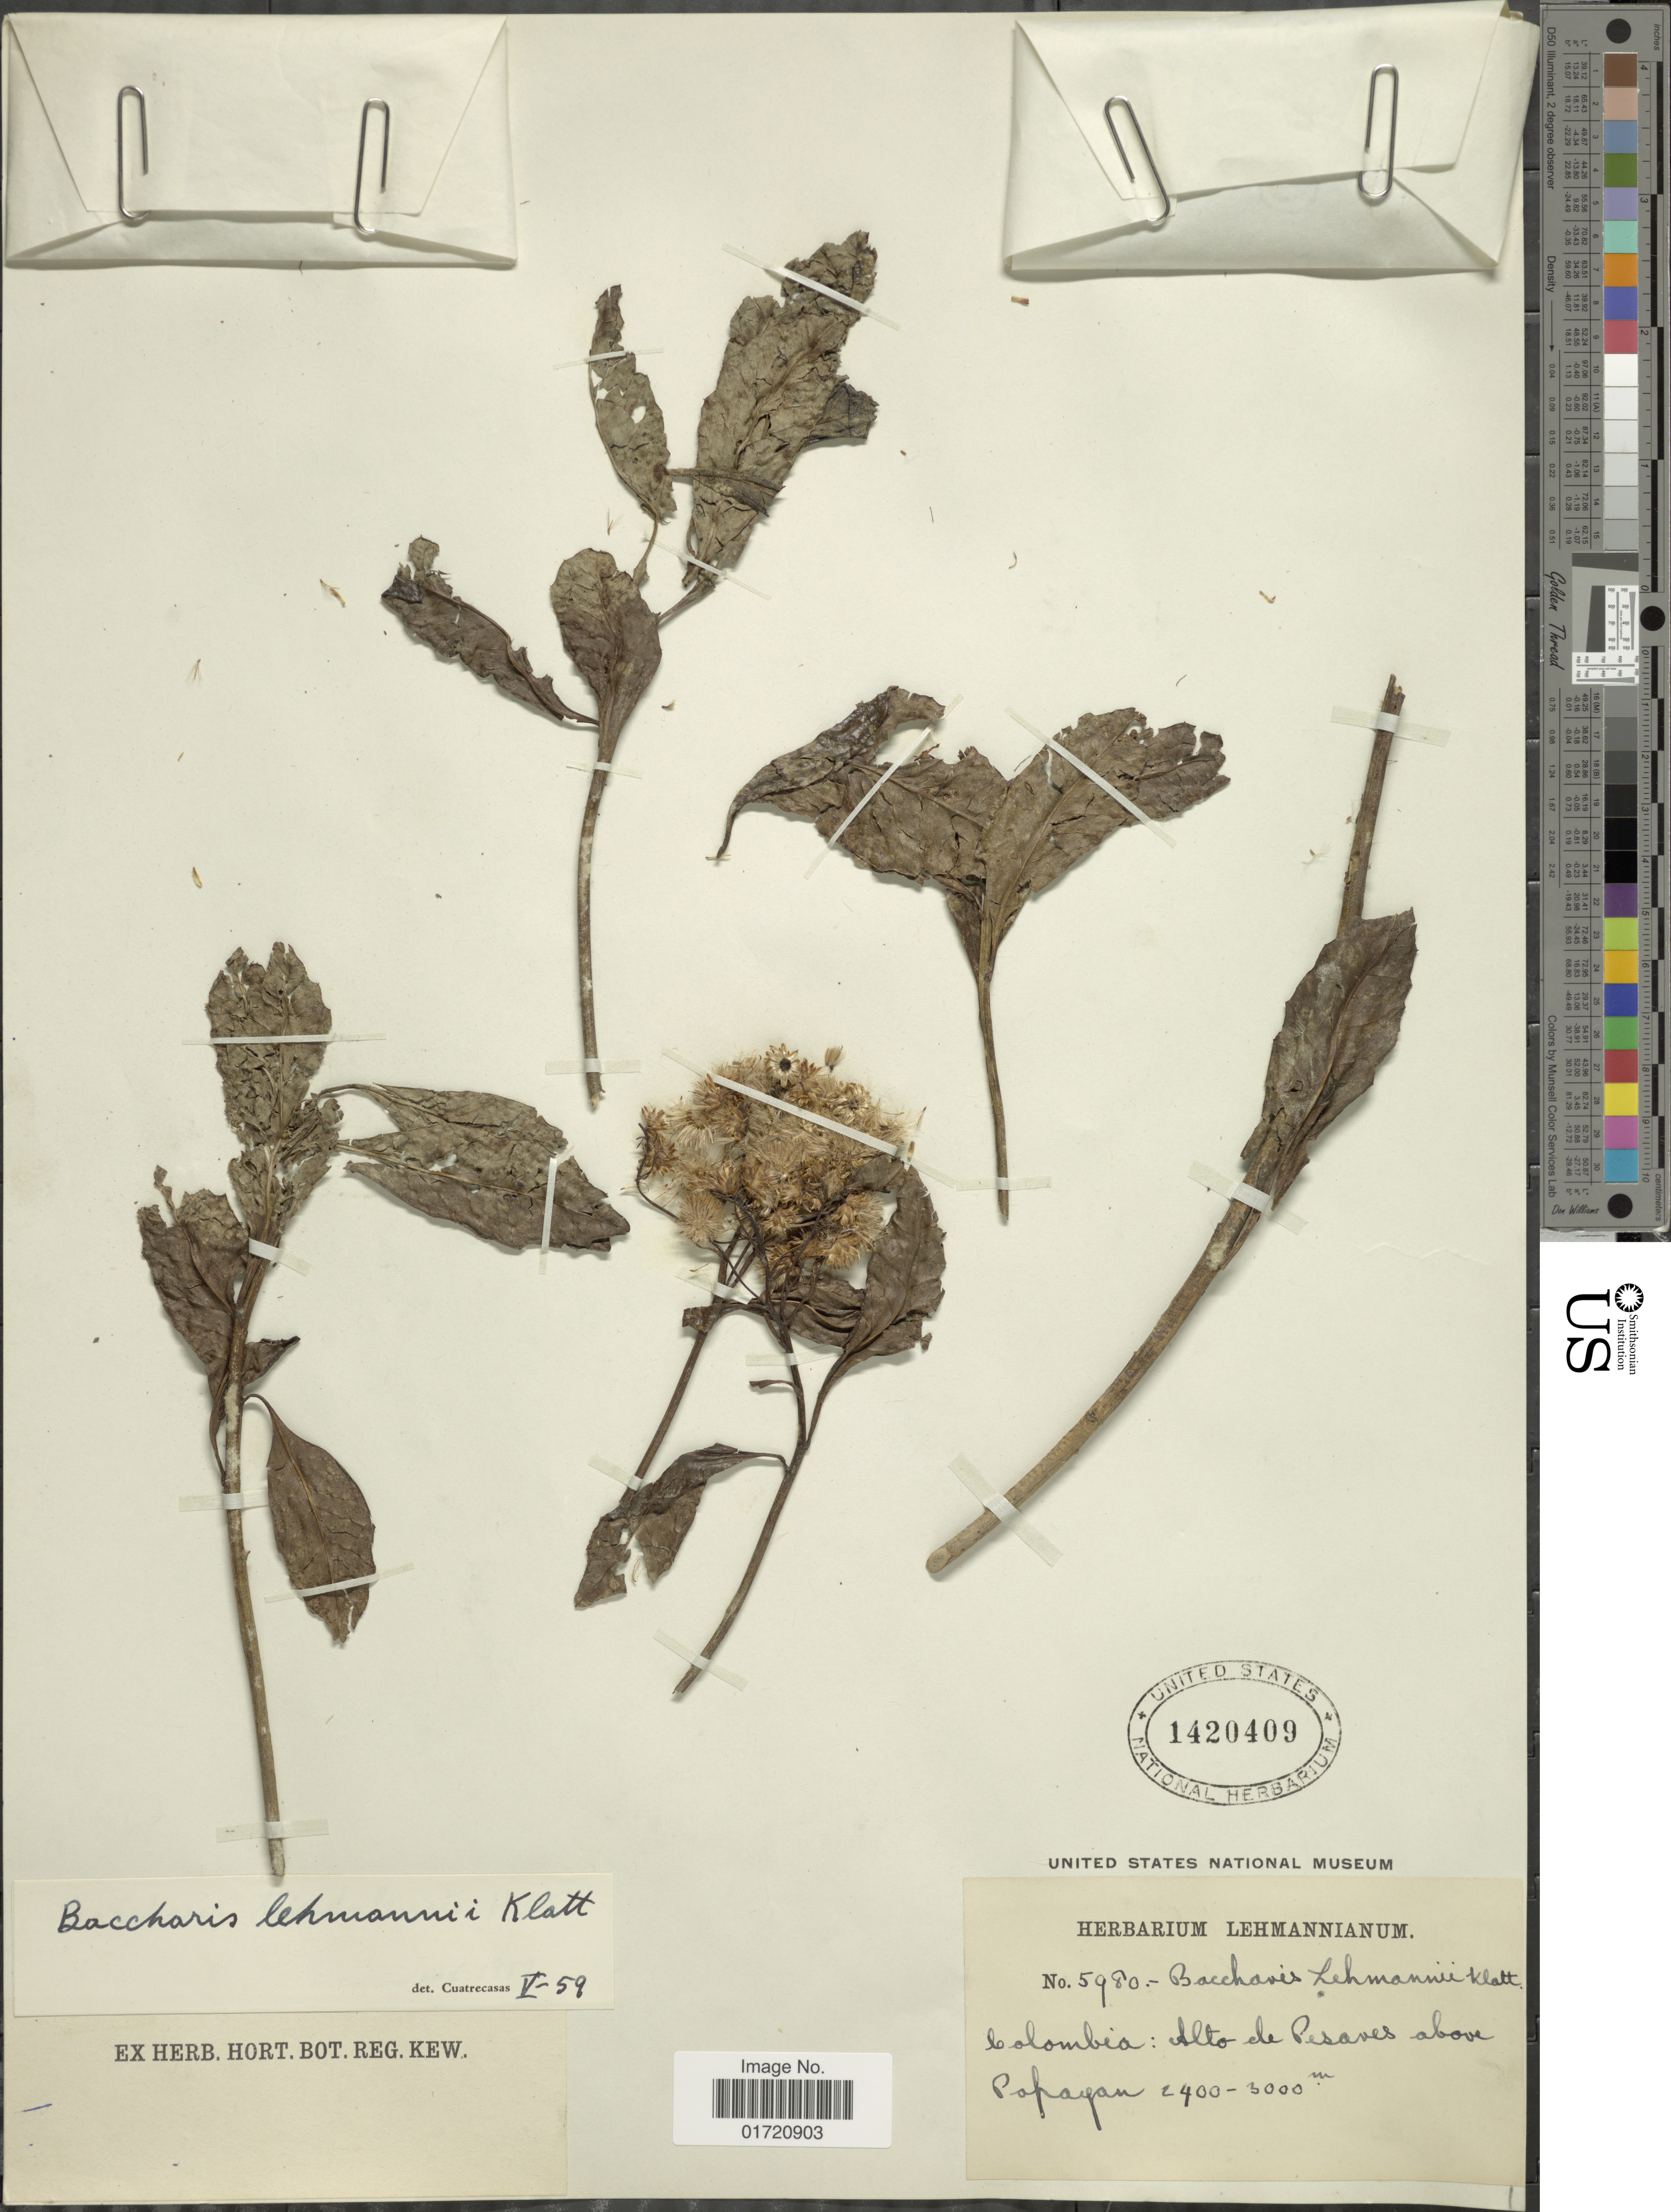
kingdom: Plantae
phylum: Tracheophyta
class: Magnoliopsida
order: Asterales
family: Asteraceae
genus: Baccharis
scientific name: Baccharis lehmannii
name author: Klatt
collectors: ex herb. Lehmannianum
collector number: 5980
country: Colombia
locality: Alto de Pesaves above Popayan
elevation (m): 2400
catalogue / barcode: US 1420409